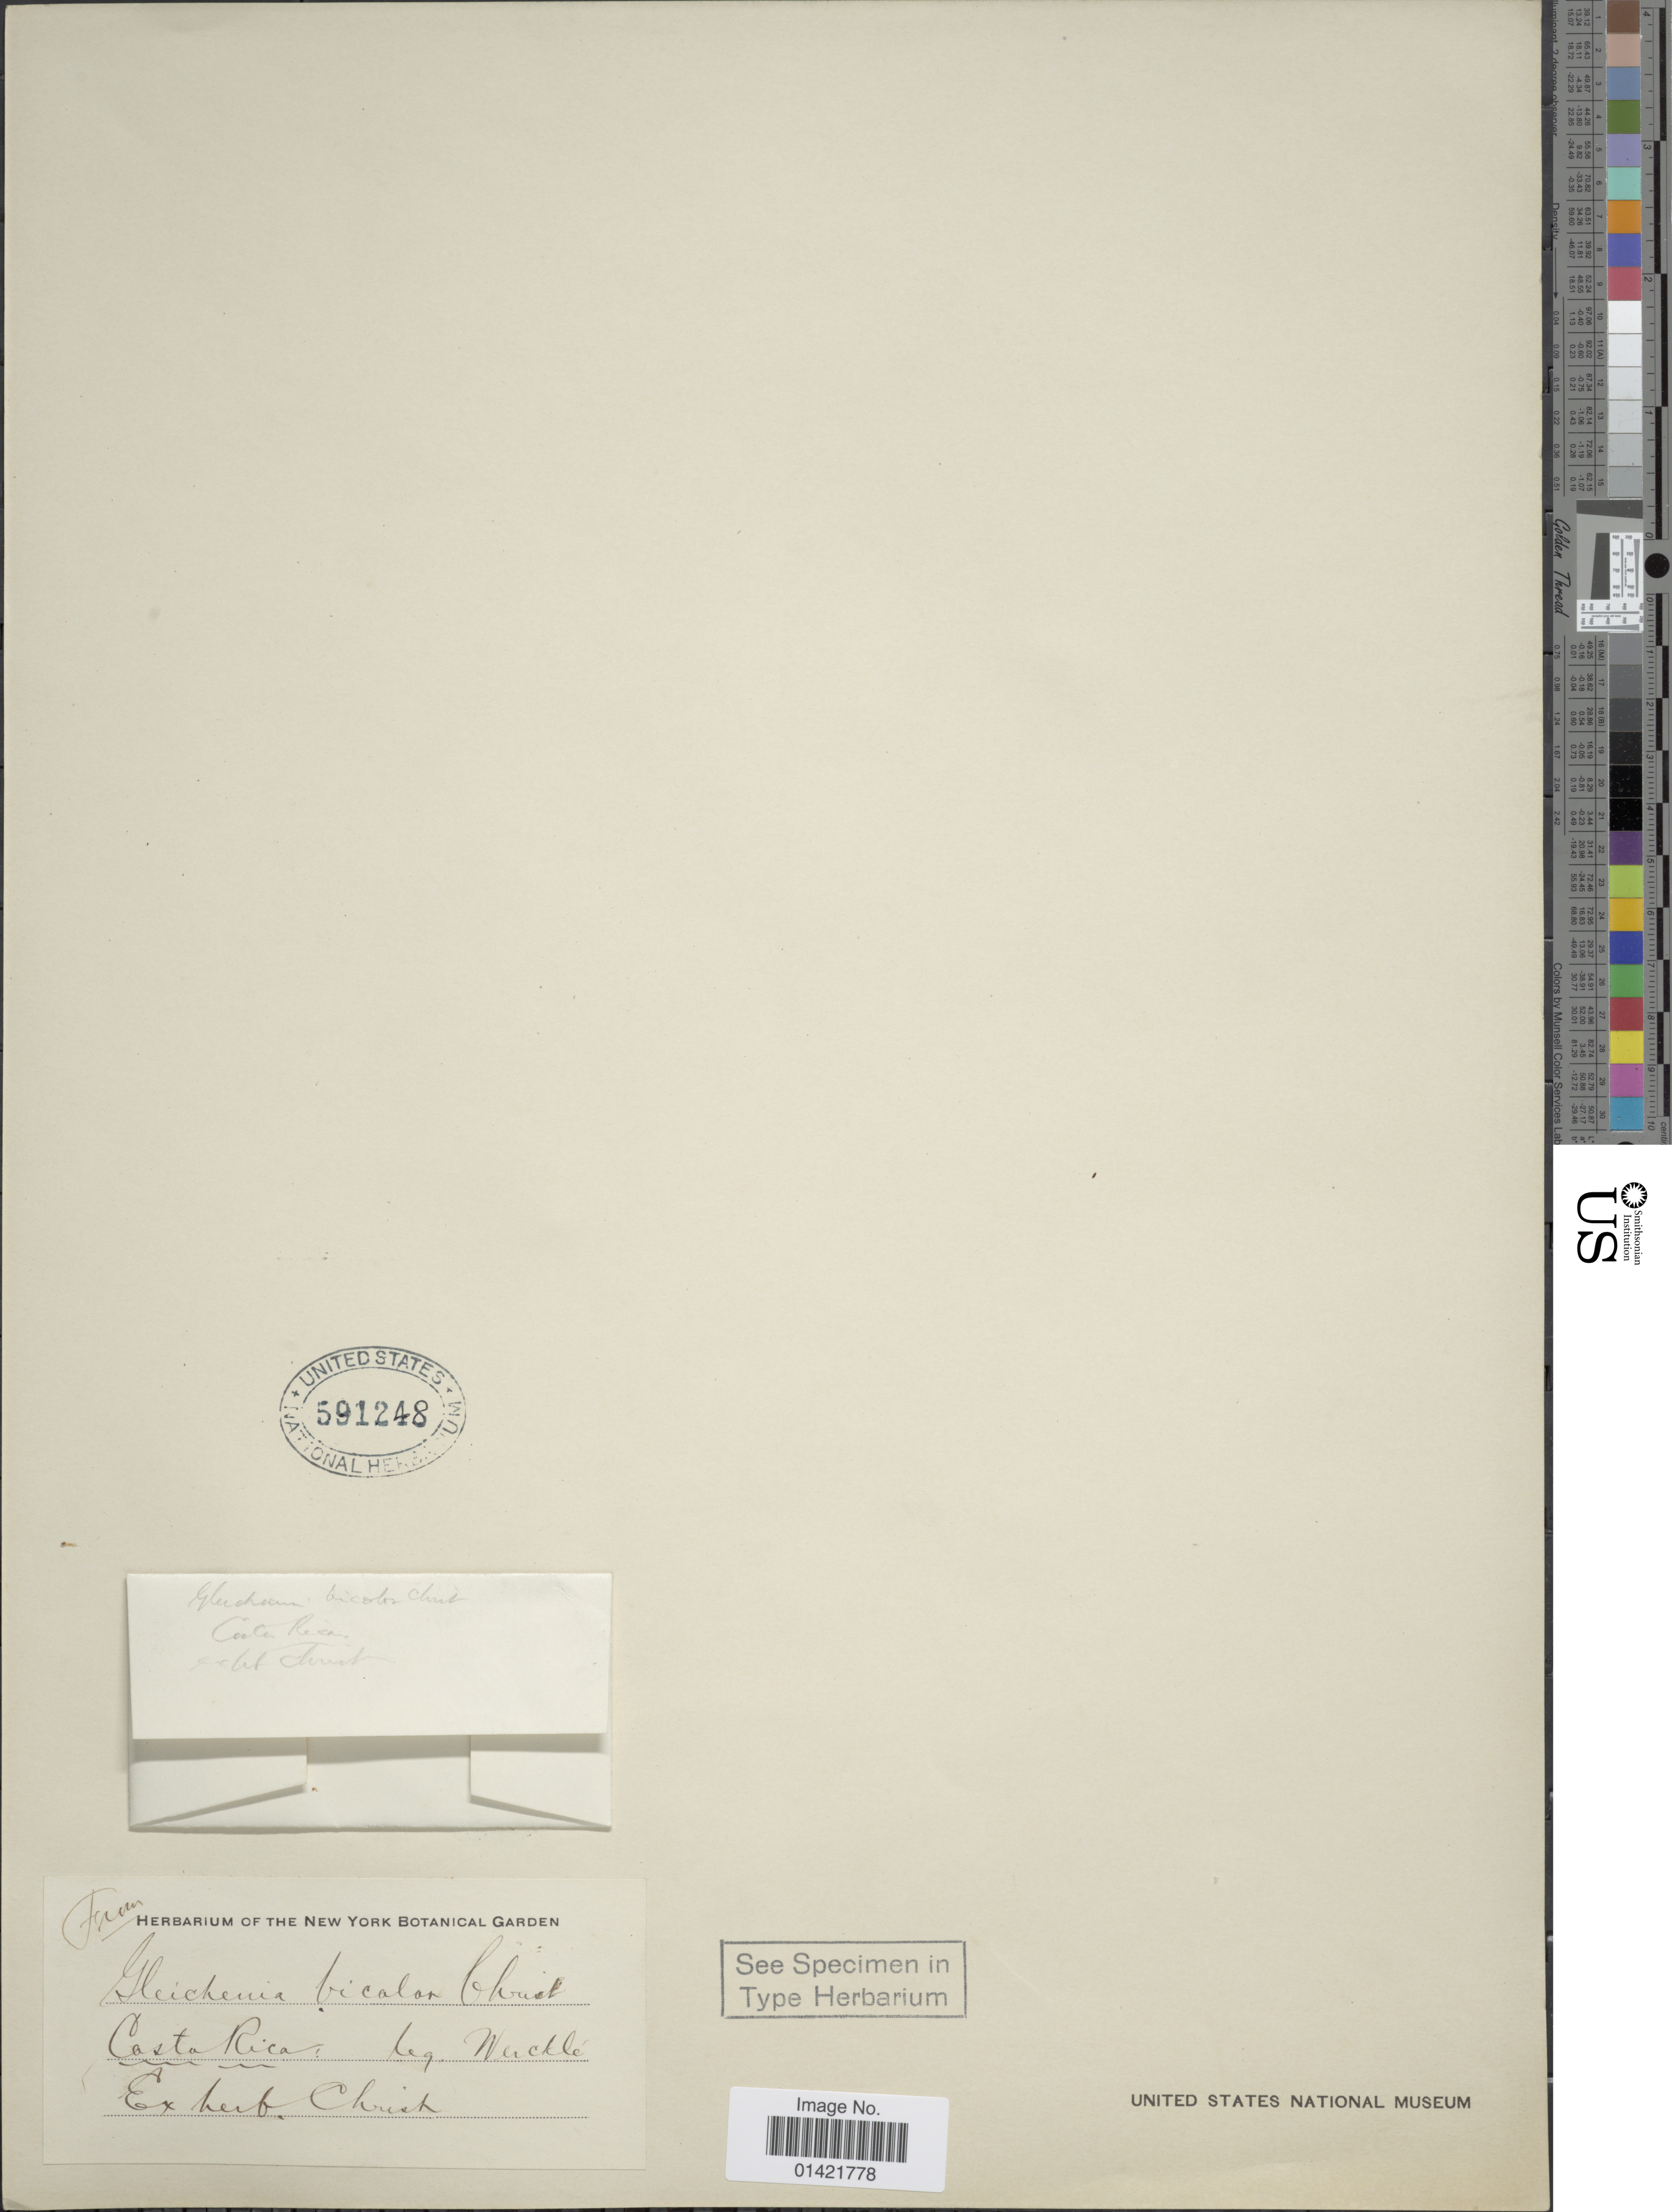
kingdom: Plantae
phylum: Tracheophyta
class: Polypodiopsida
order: Gleicheniales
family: Gleicheniaceae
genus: Sticherus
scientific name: Sticherus pallescens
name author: (Mett.) Vareschi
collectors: C. Wercklé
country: Costa Rica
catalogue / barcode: US 591248